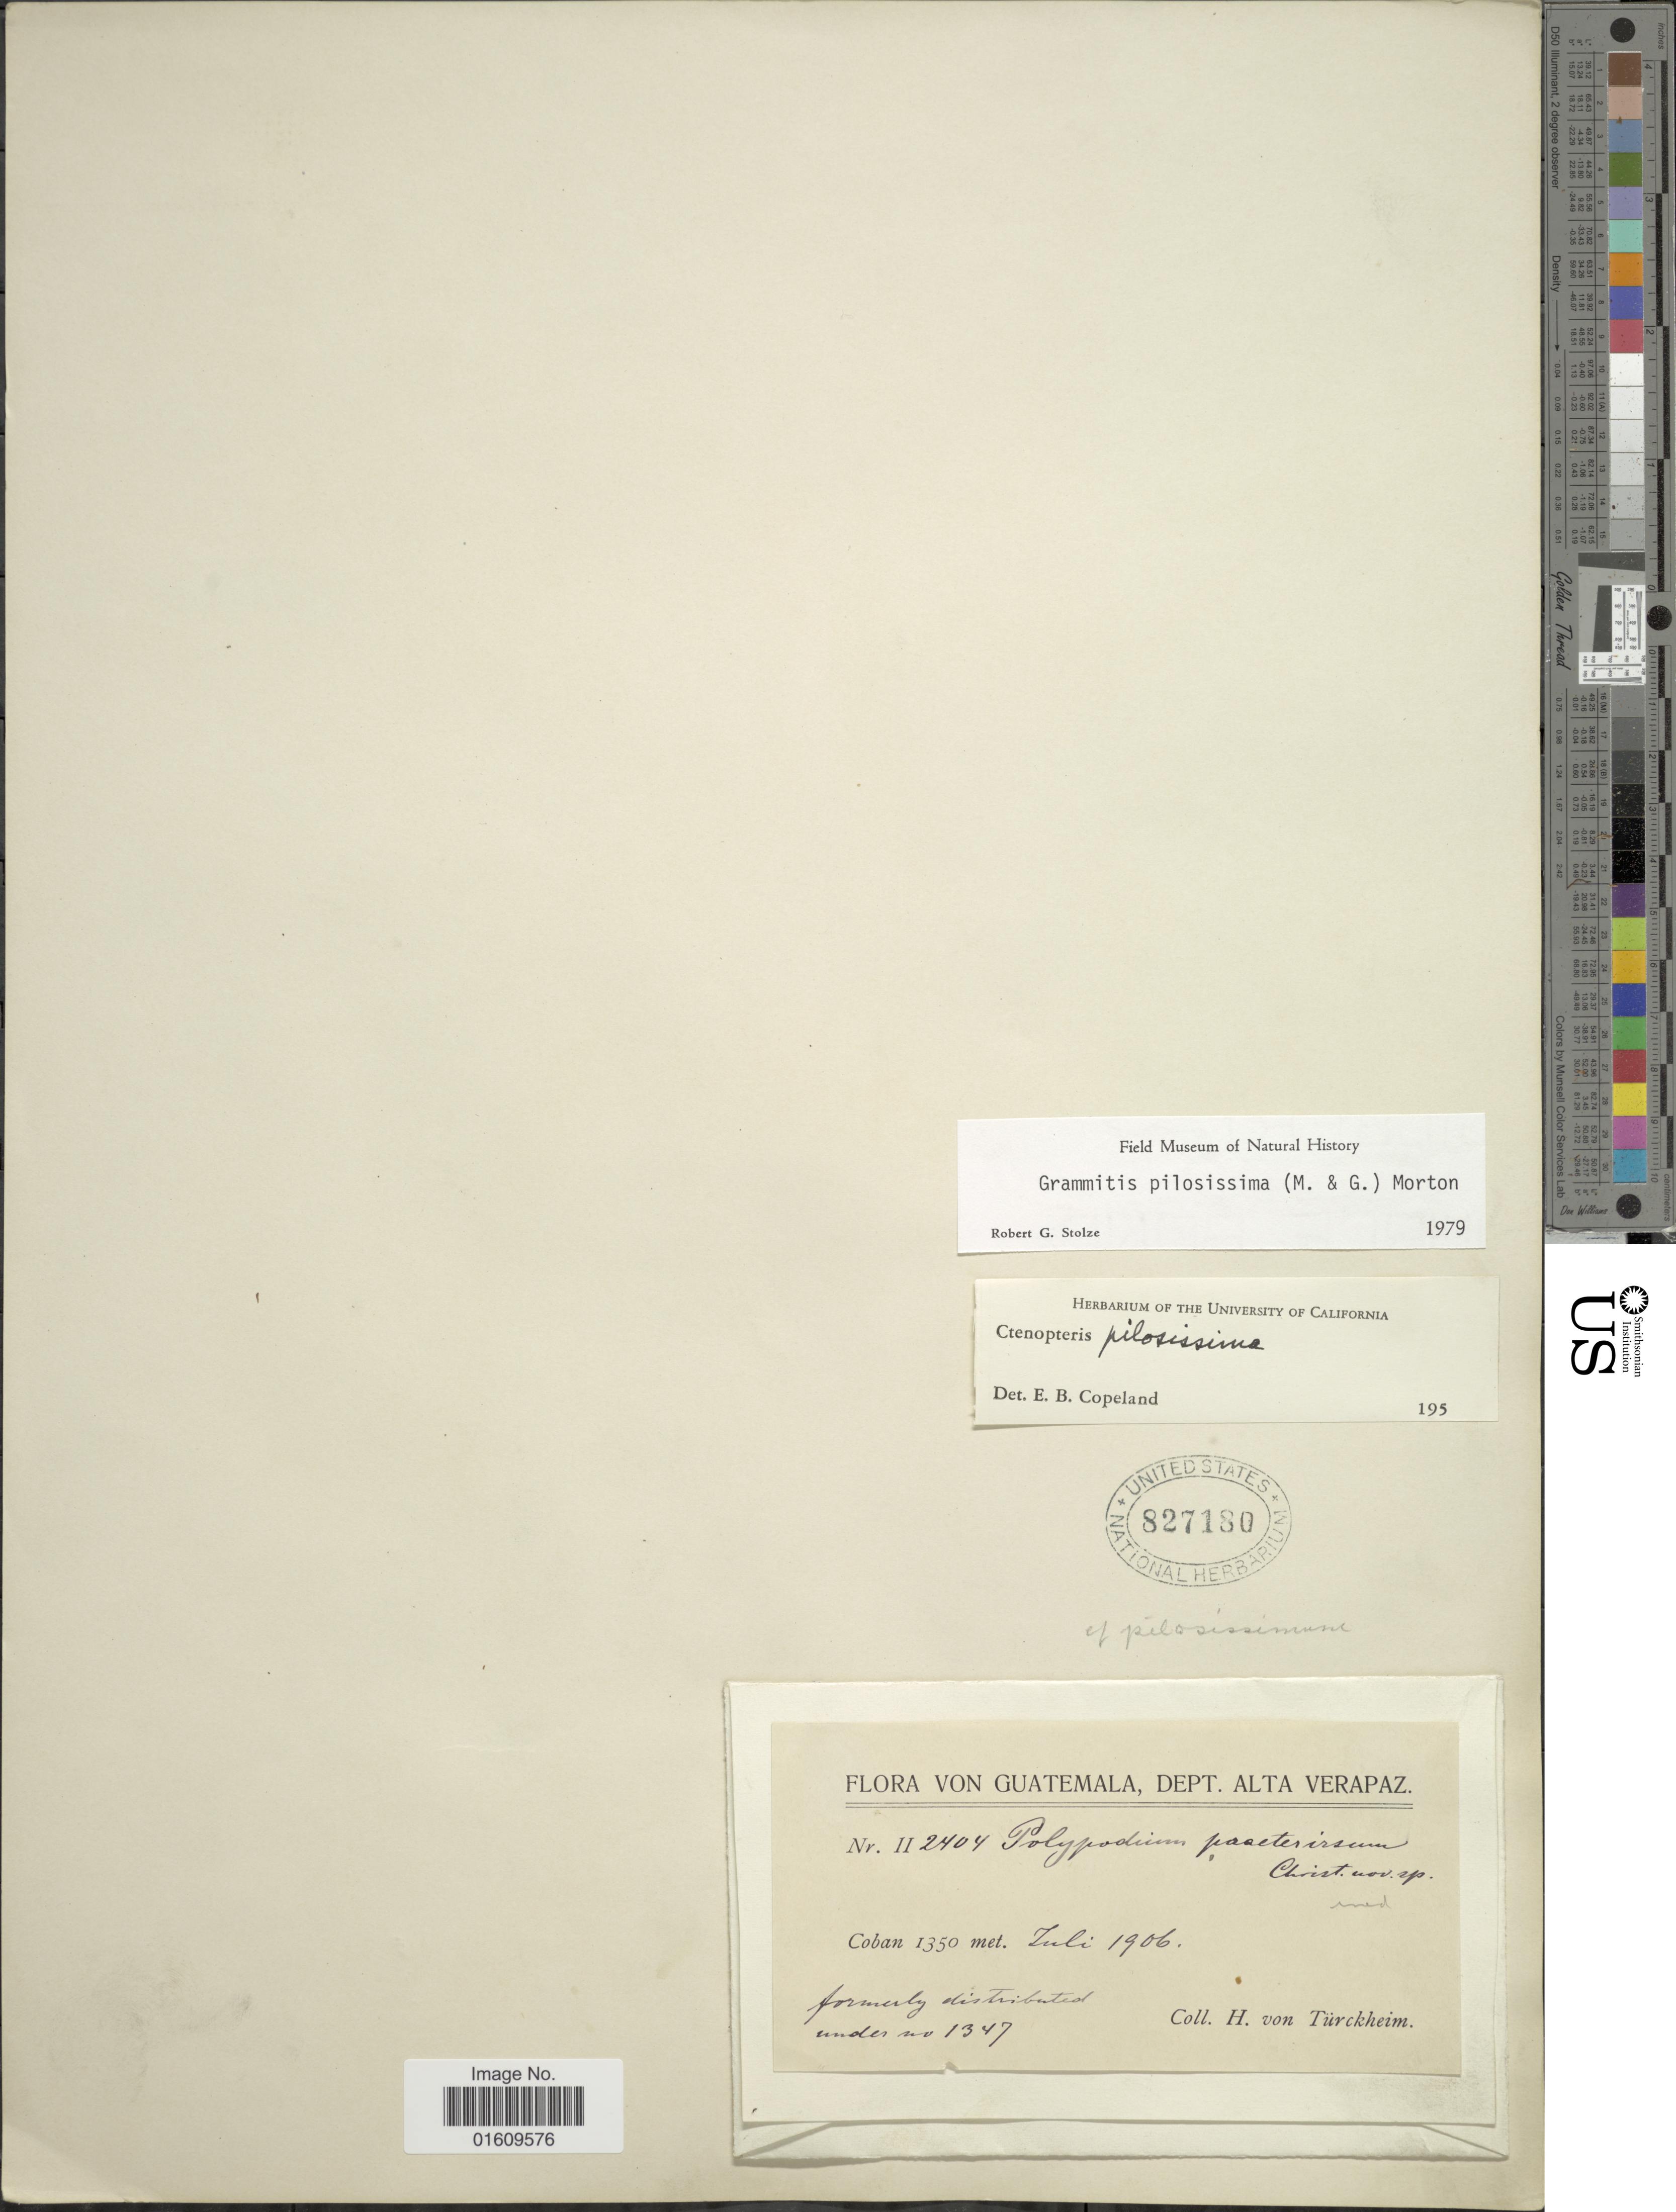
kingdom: Plantae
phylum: Tracheophyta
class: Polypodiopsida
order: Polypodiales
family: Polypodiaceae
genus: Melpomene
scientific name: Melpomene pilosissima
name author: (M. Martens & Galeotti) A.R. Sm. & R.C. Moran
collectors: H. von Türckheim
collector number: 2404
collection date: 1906-07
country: Guatemala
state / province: Alta Verapaz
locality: Dept. Alta Verapaz, Coban.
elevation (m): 1350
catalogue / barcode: US 827180